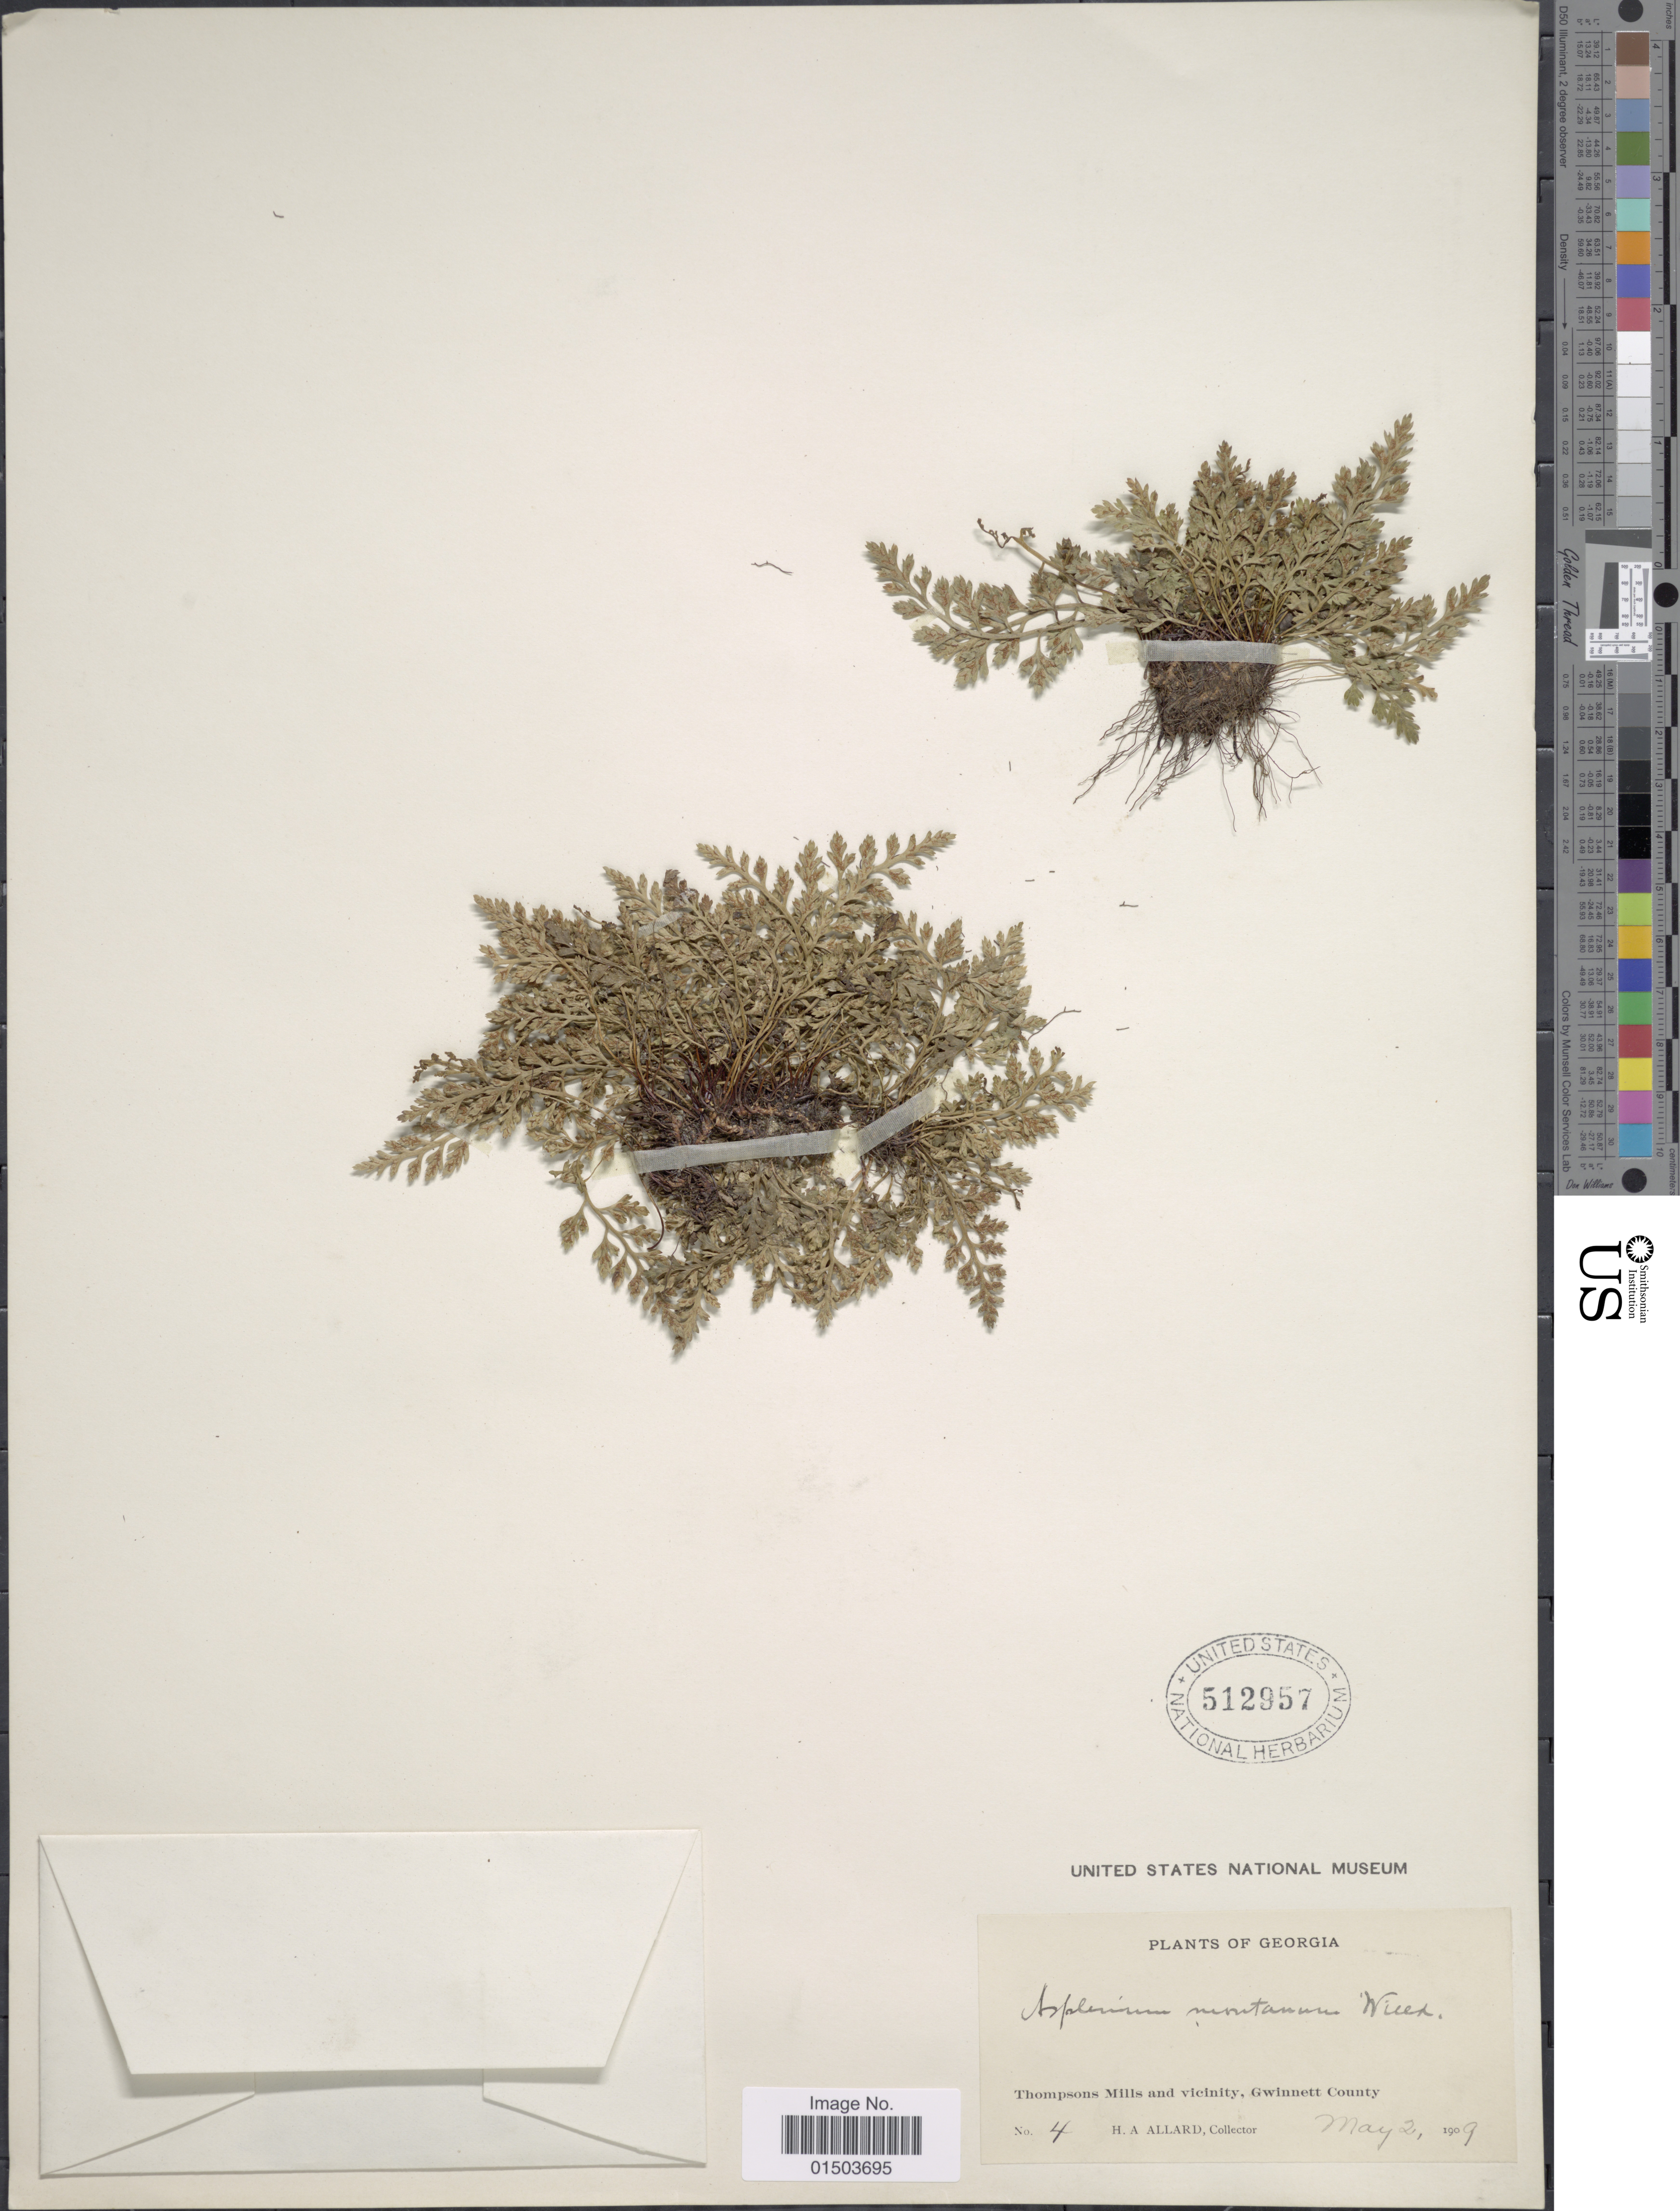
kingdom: Plantae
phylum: Tracheophyta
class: Polypodiopsida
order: Polypodiales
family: Aspleniaceae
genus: Asplenium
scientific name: Asplenium montanum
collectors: H. A. Allard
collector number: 4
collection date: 1909-05-02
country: United States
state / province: Georgia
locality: Thompsons Mills and vicinity, Gwinnett County.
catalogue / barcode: US 512957